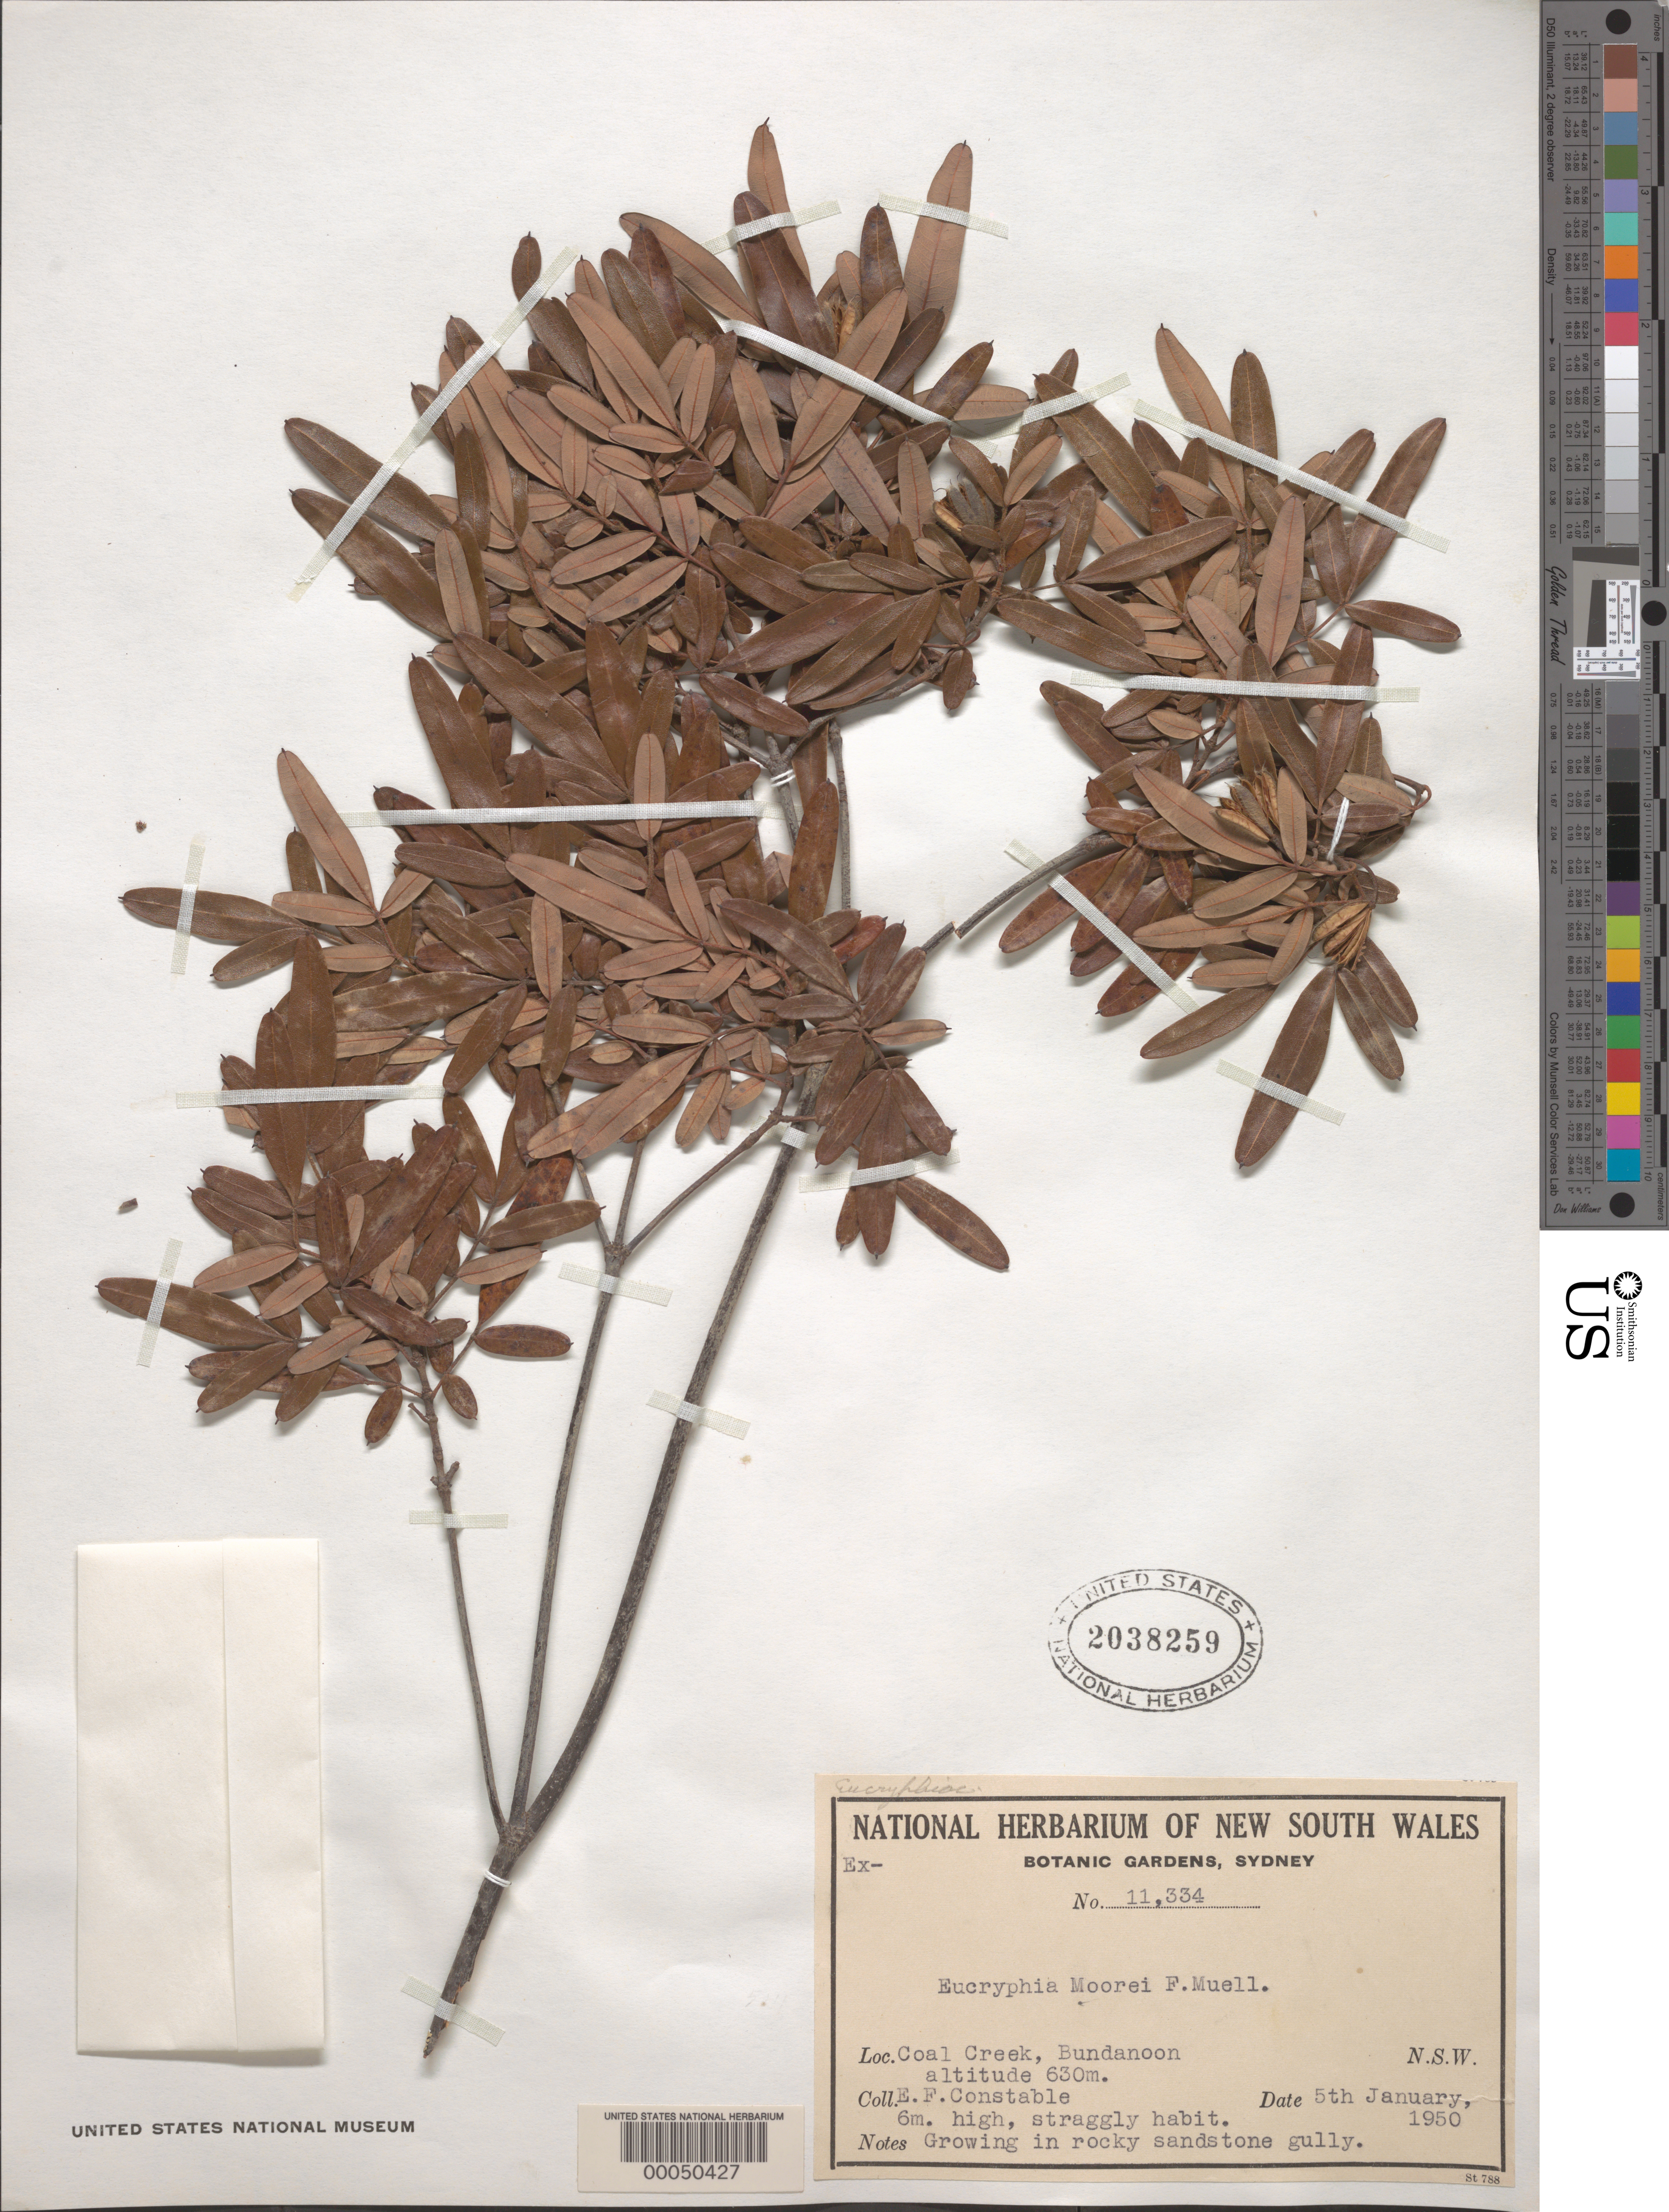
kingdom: Plantae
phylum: Tracheophyta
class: Magnoliopsida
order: Oxalidales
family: Cunoniaceae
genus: Eucryphia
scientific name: Eucryphia moorei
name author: F. Muell.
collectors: E. F. Constable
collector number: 11,334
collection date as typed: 05 Jan 1950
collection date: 1950-01-05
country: Australia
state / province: New South Wales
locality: Coal creek, bundanoon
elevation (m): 630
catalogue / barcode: US 2038259